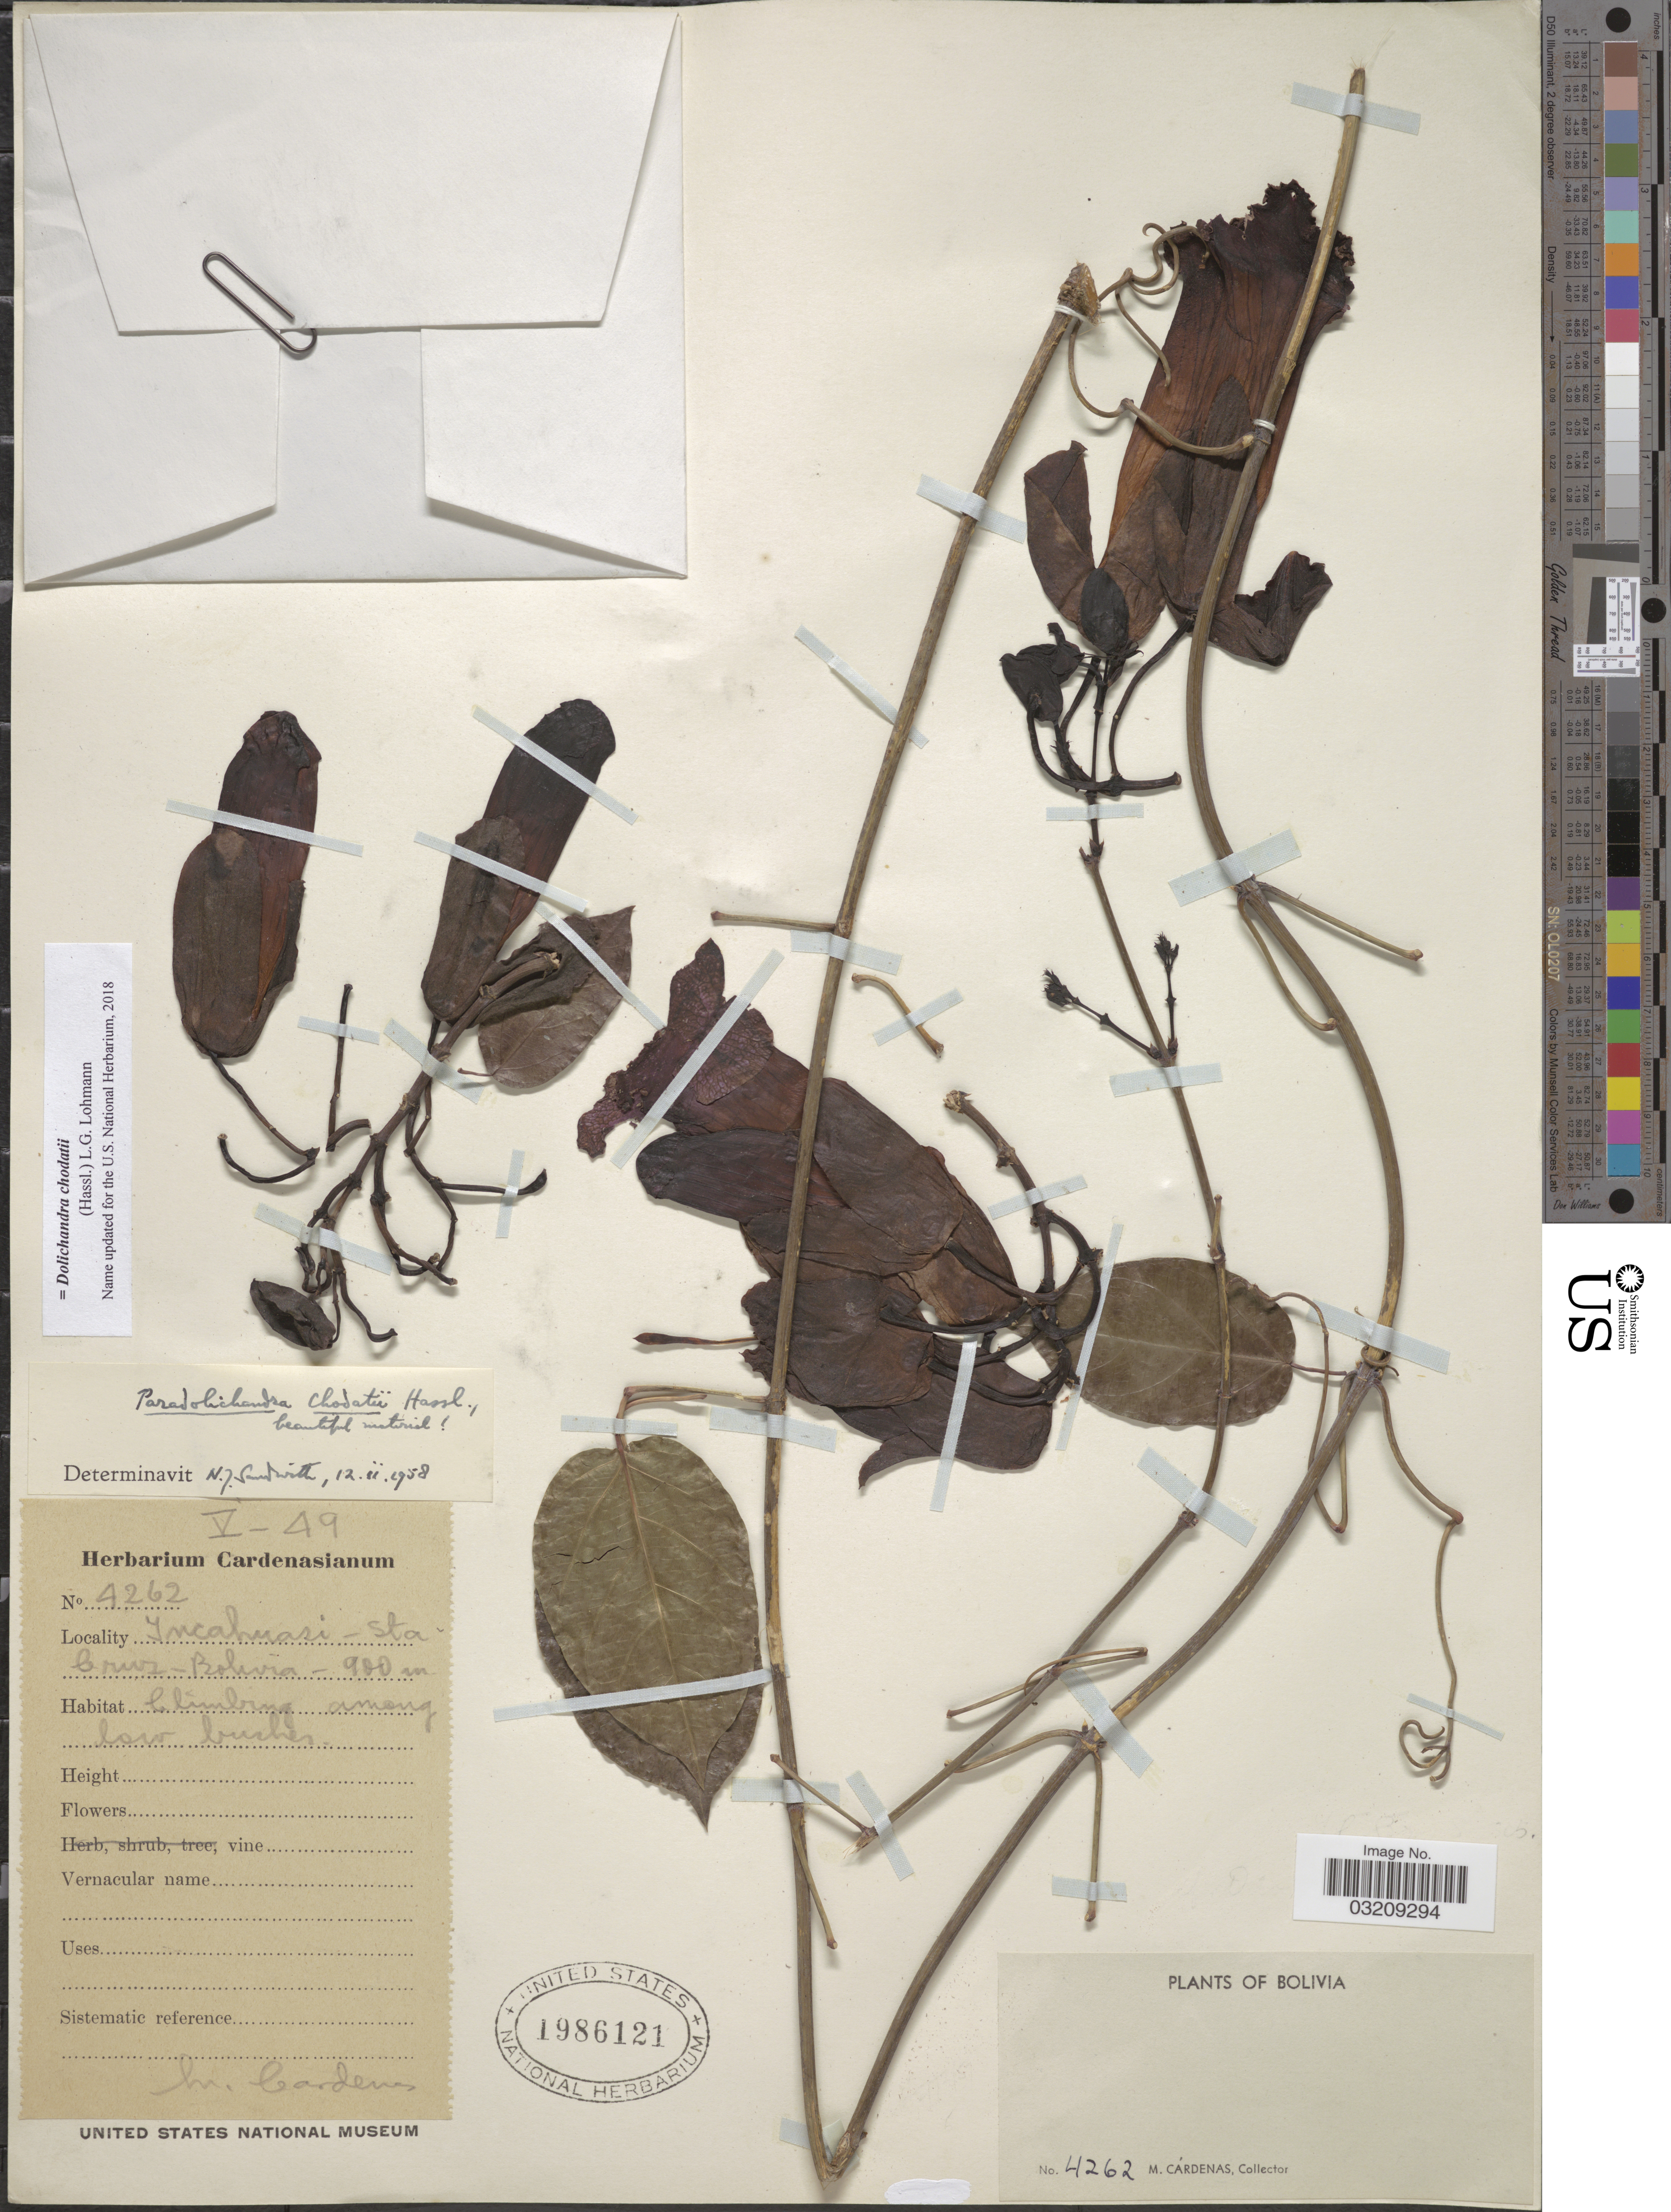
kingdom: Plantae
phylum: Tracheophyta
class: Magnoliopsida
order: Lamiales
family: Bignoniaceae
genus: Dolichandra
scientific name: Dolichandra chodatii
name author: (Hassl.) L.G. Lohmann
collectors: M. Cárdenas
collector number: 4262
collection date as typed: Transcribed d/m/y: /5/49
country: Bolivia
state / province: Santa Cruz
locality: Incahuasi.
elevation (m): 900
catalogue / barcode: US 1986121